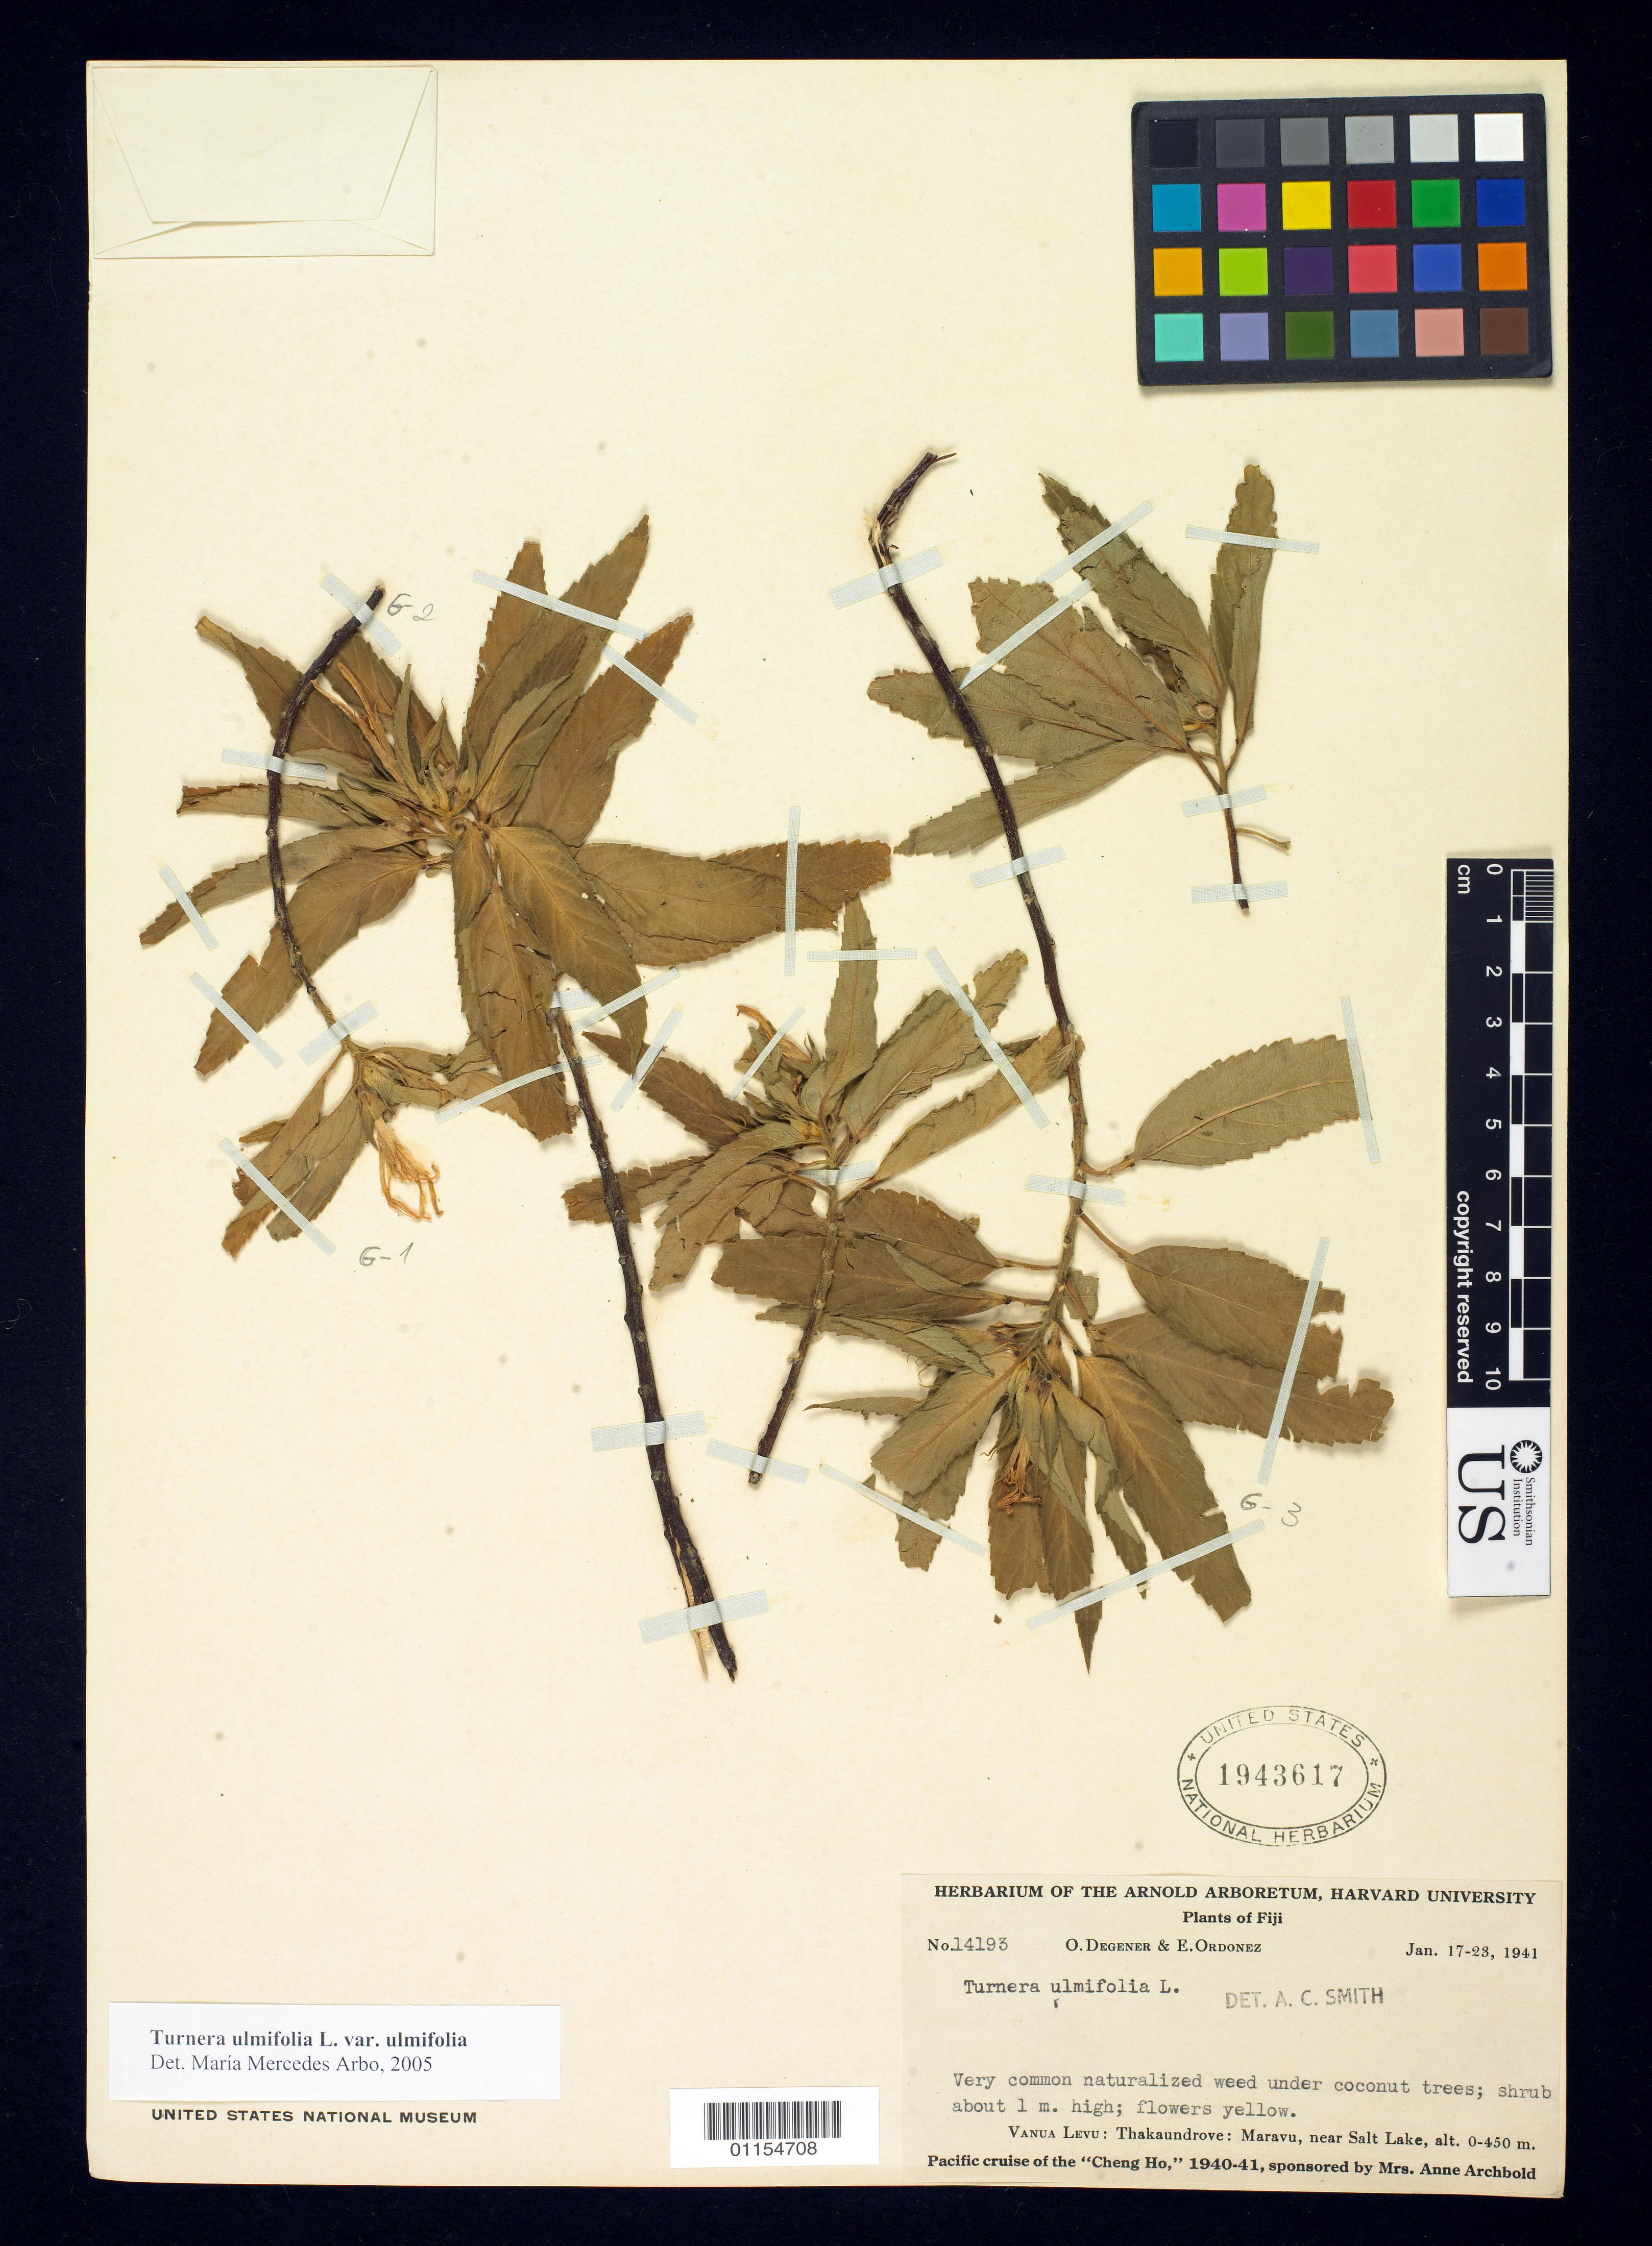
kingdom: Plantae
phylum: Tracheophyta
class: Magnoliopsida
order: Malpighiales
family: Turneraceae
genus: Turnera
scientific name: Turnera ulmifolia var. ulmifolia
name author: L.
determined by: Arbo, M. M.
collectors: O. Degener & E. Ordonez.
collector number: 14193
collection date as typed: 17 Jan 1941 to 23 Jan 1941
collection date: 1941-01-17/1941-01-23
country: Fiji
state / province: Northern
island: Vanua Levu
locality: Thakaundrove, Maravu, near Salt Lake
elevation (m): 0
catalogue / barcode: US 1943617